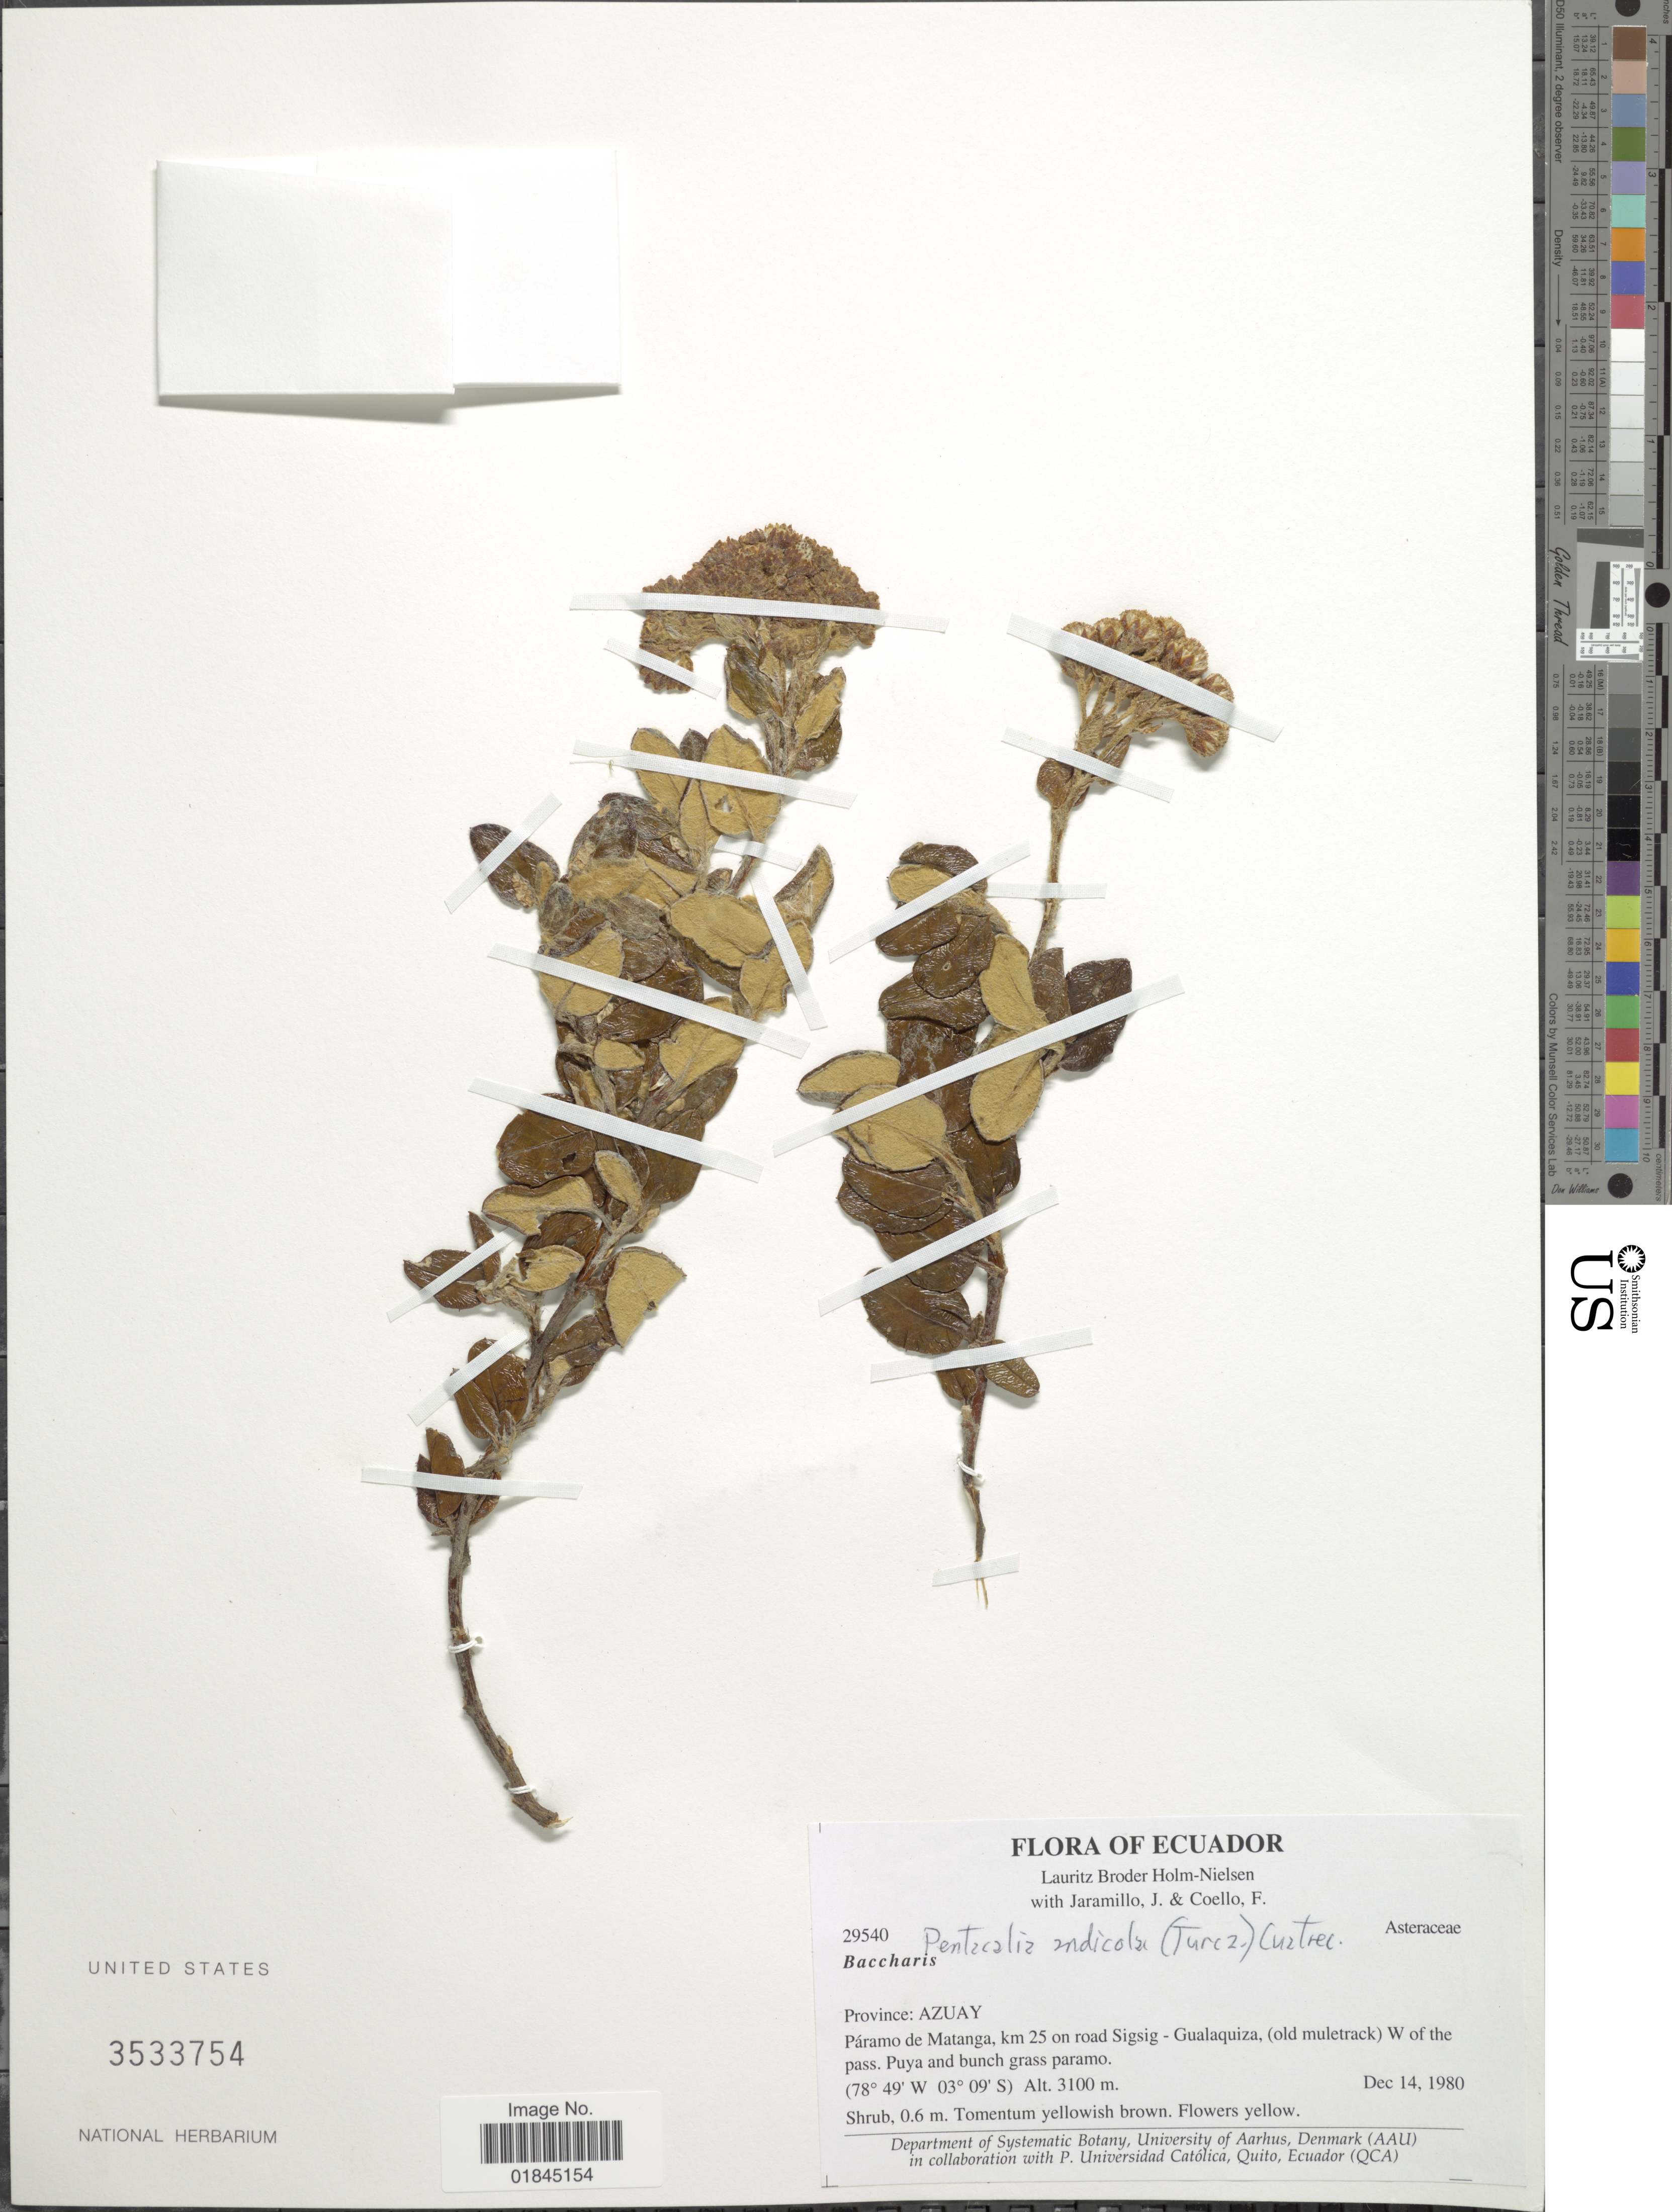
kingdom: Plantae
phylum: Tracheophyta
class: Magnoliopsida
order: Asterales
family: Asteraceae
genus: Pentacalia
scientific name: Pentacalia andicola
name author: (Turcz.) Cuatrec.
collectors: L. B. Holm-Nielsen, J. Jaramillo & F. Coello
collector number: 29540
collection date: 1980-12-14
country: Ecuador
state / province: Azuay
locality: Province: Azuay. Páramo de Matanga, km 25 on road Sigsig - Gualaquiza, (old muletrack) W of the pass. Puya and bunch grass paramo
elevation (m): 3100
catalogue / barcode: US 3533754